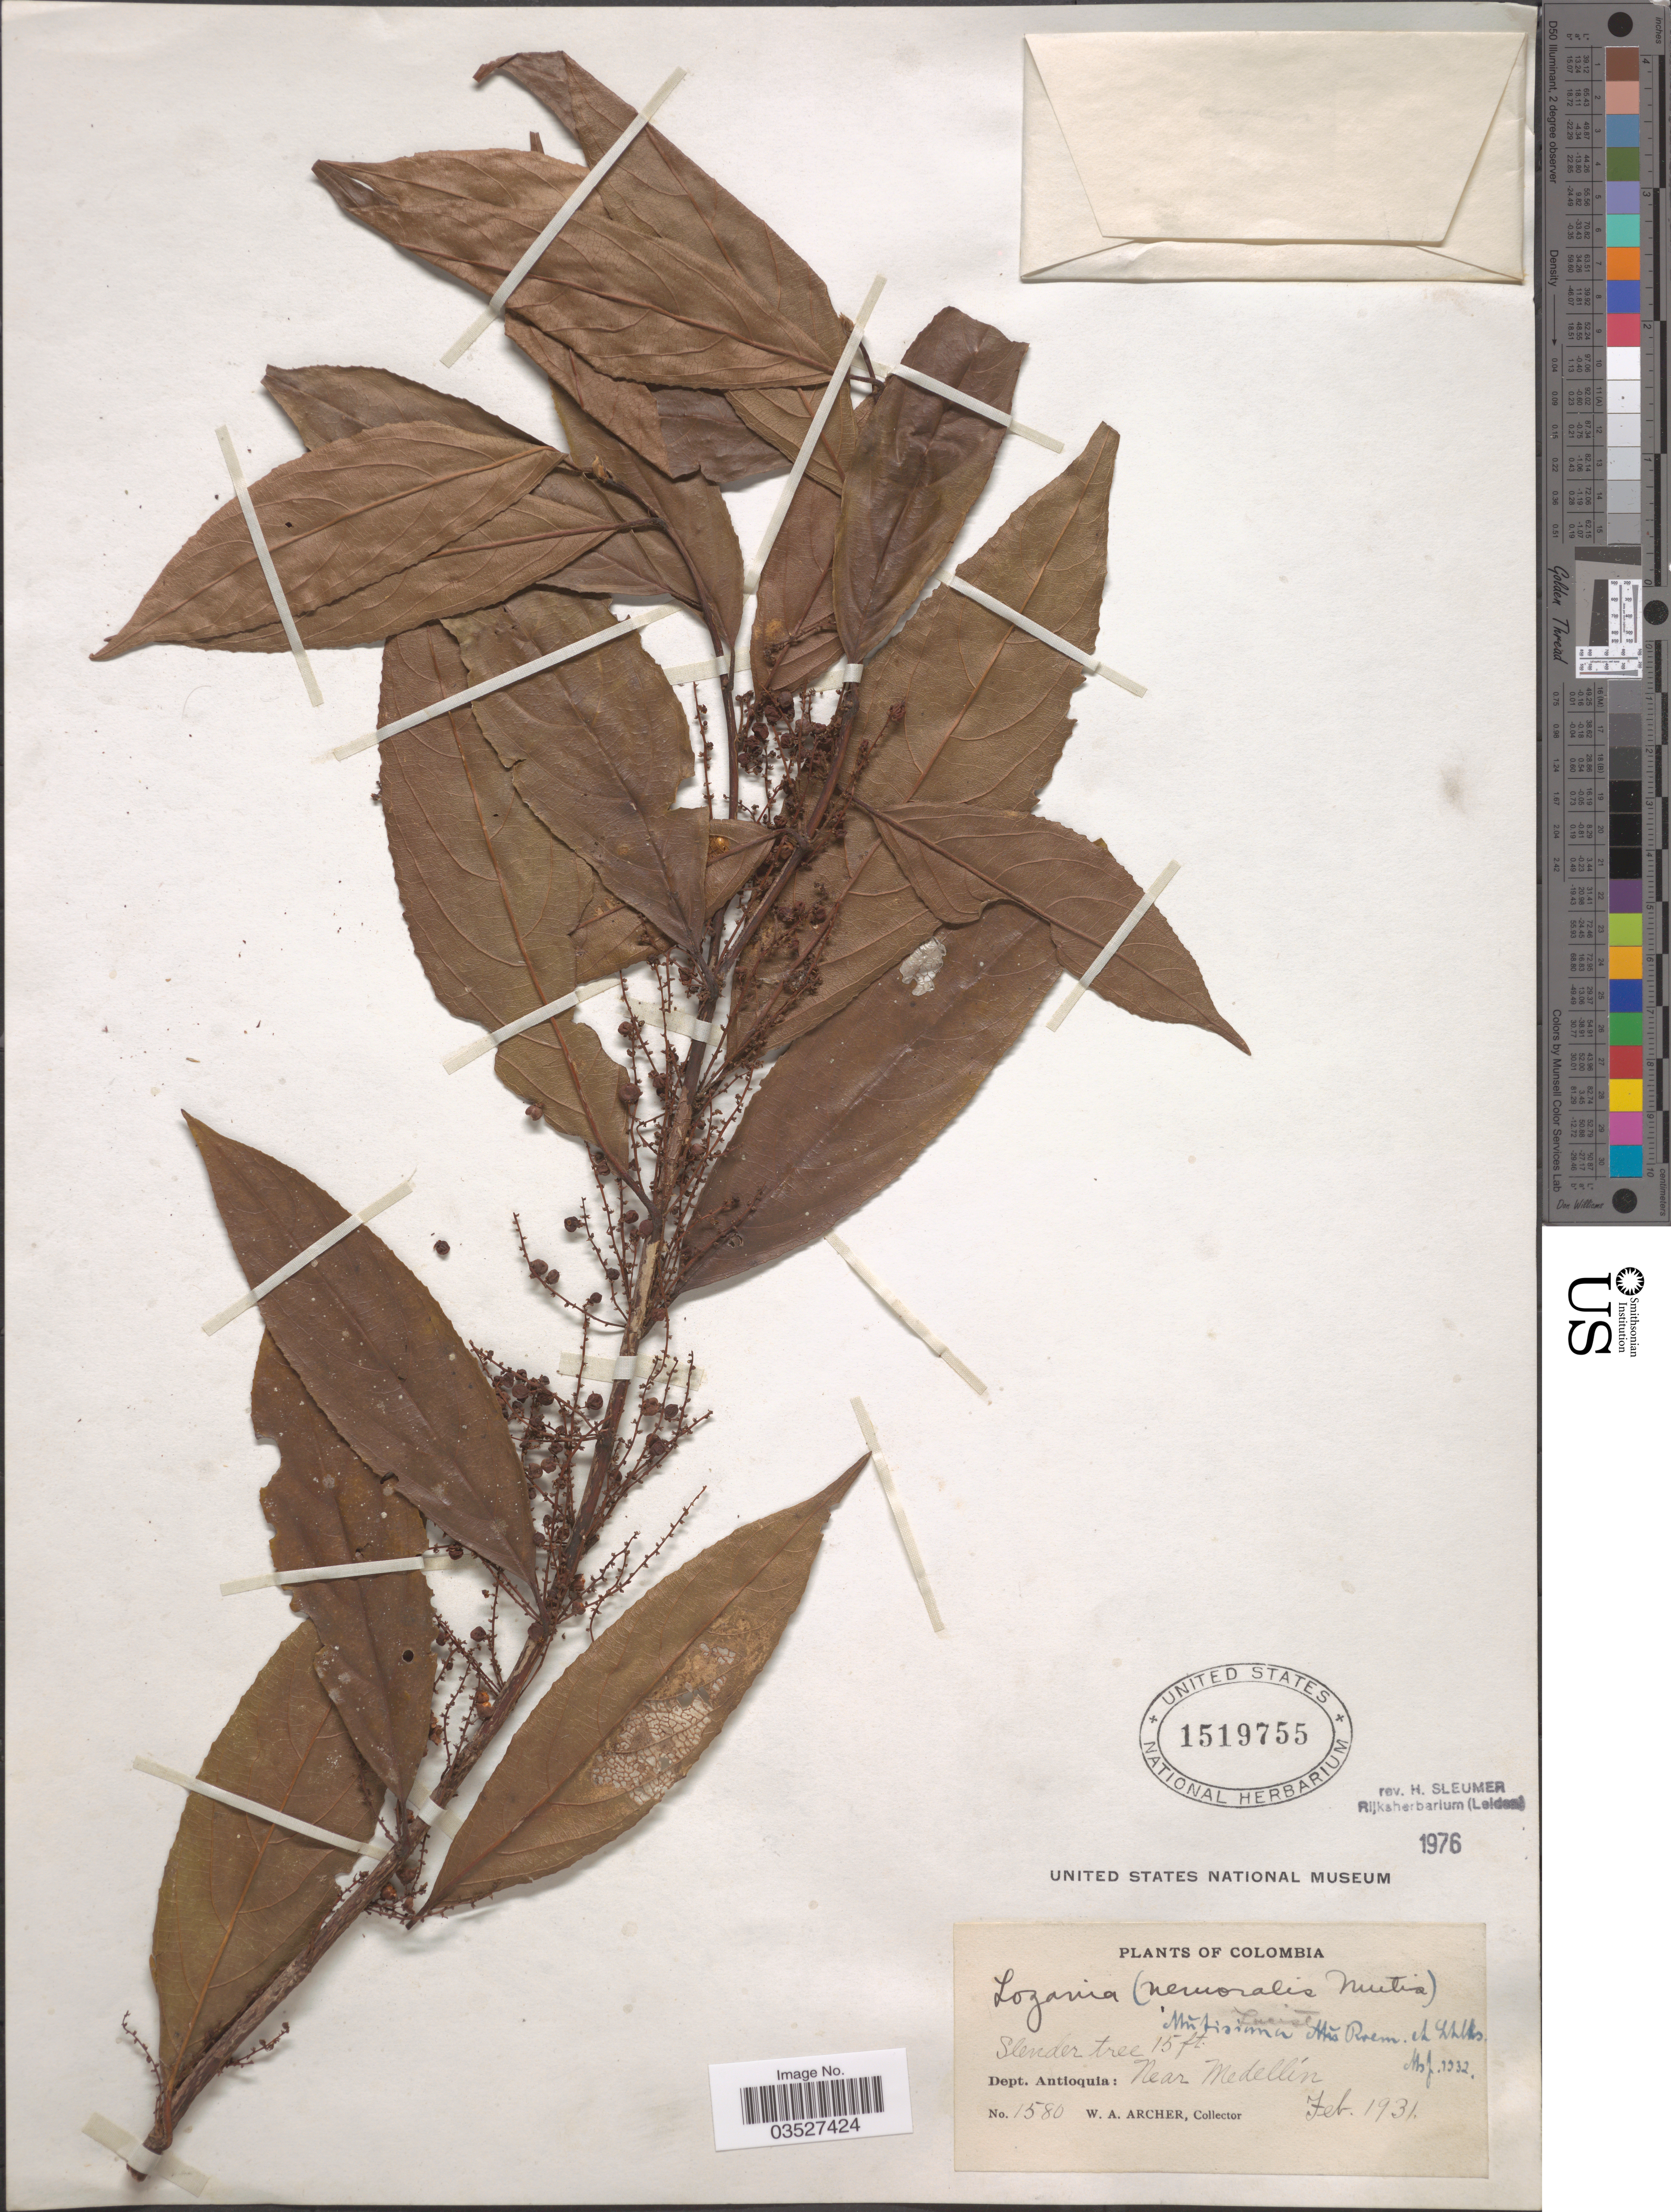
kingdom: Plantae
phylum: Tracheophyta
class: Magnoliopsida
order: Malpighiales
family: Lacistemataceae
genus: Lozania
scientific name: Lozania mutisiana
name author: Schult. in Roem. & Schult.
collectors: W. Archer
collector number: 1580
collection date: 1931-02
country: Colombia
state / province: Antioquia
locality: Dept. Antioquia: Near Medellín.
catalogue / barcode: US 1519755